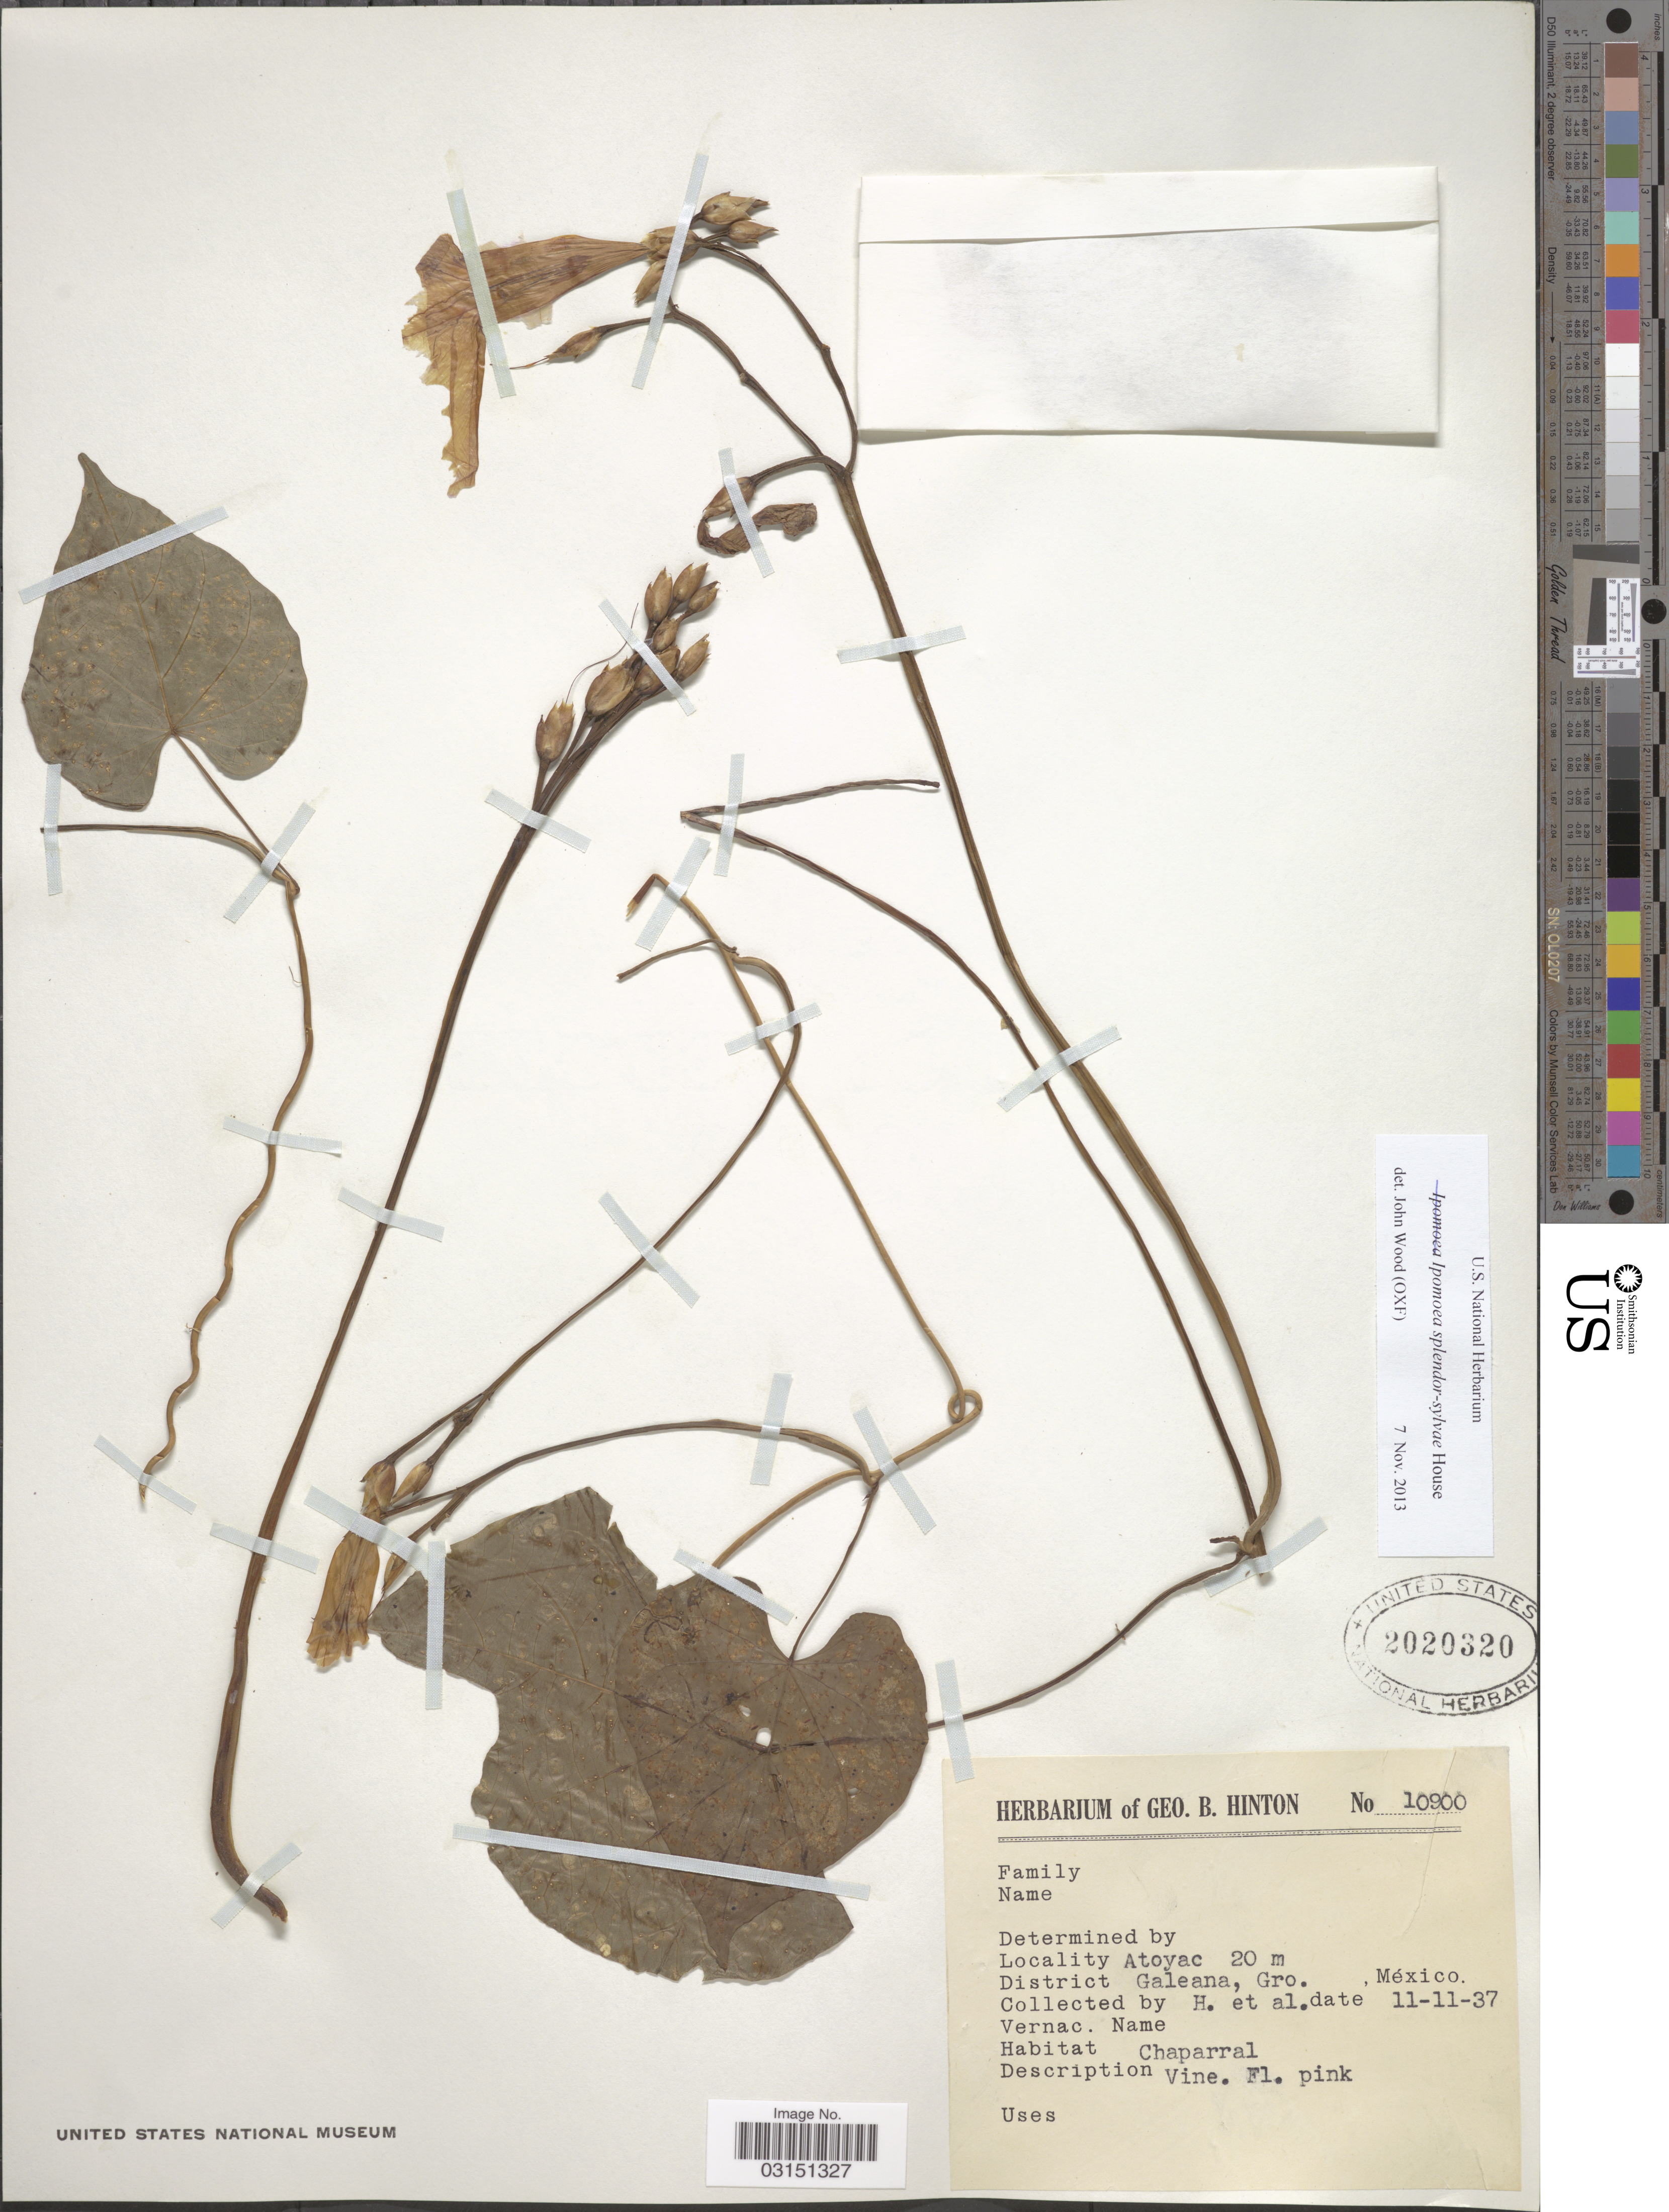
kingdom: Plantae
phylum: Tracheophyta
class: Magnoliopsida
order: Solanales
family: Convolvulaceae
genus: Ipomoea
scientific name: Ipomoea splendor-sylvae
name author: House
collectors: G. B. Hinton & et al.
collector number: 10900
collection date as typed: Transcribed d/m/y: 11/11/37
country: Mexico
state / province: Guerrero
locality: Atoyac. District Galeana, Gro.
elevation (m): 20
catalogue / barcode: US 2020320